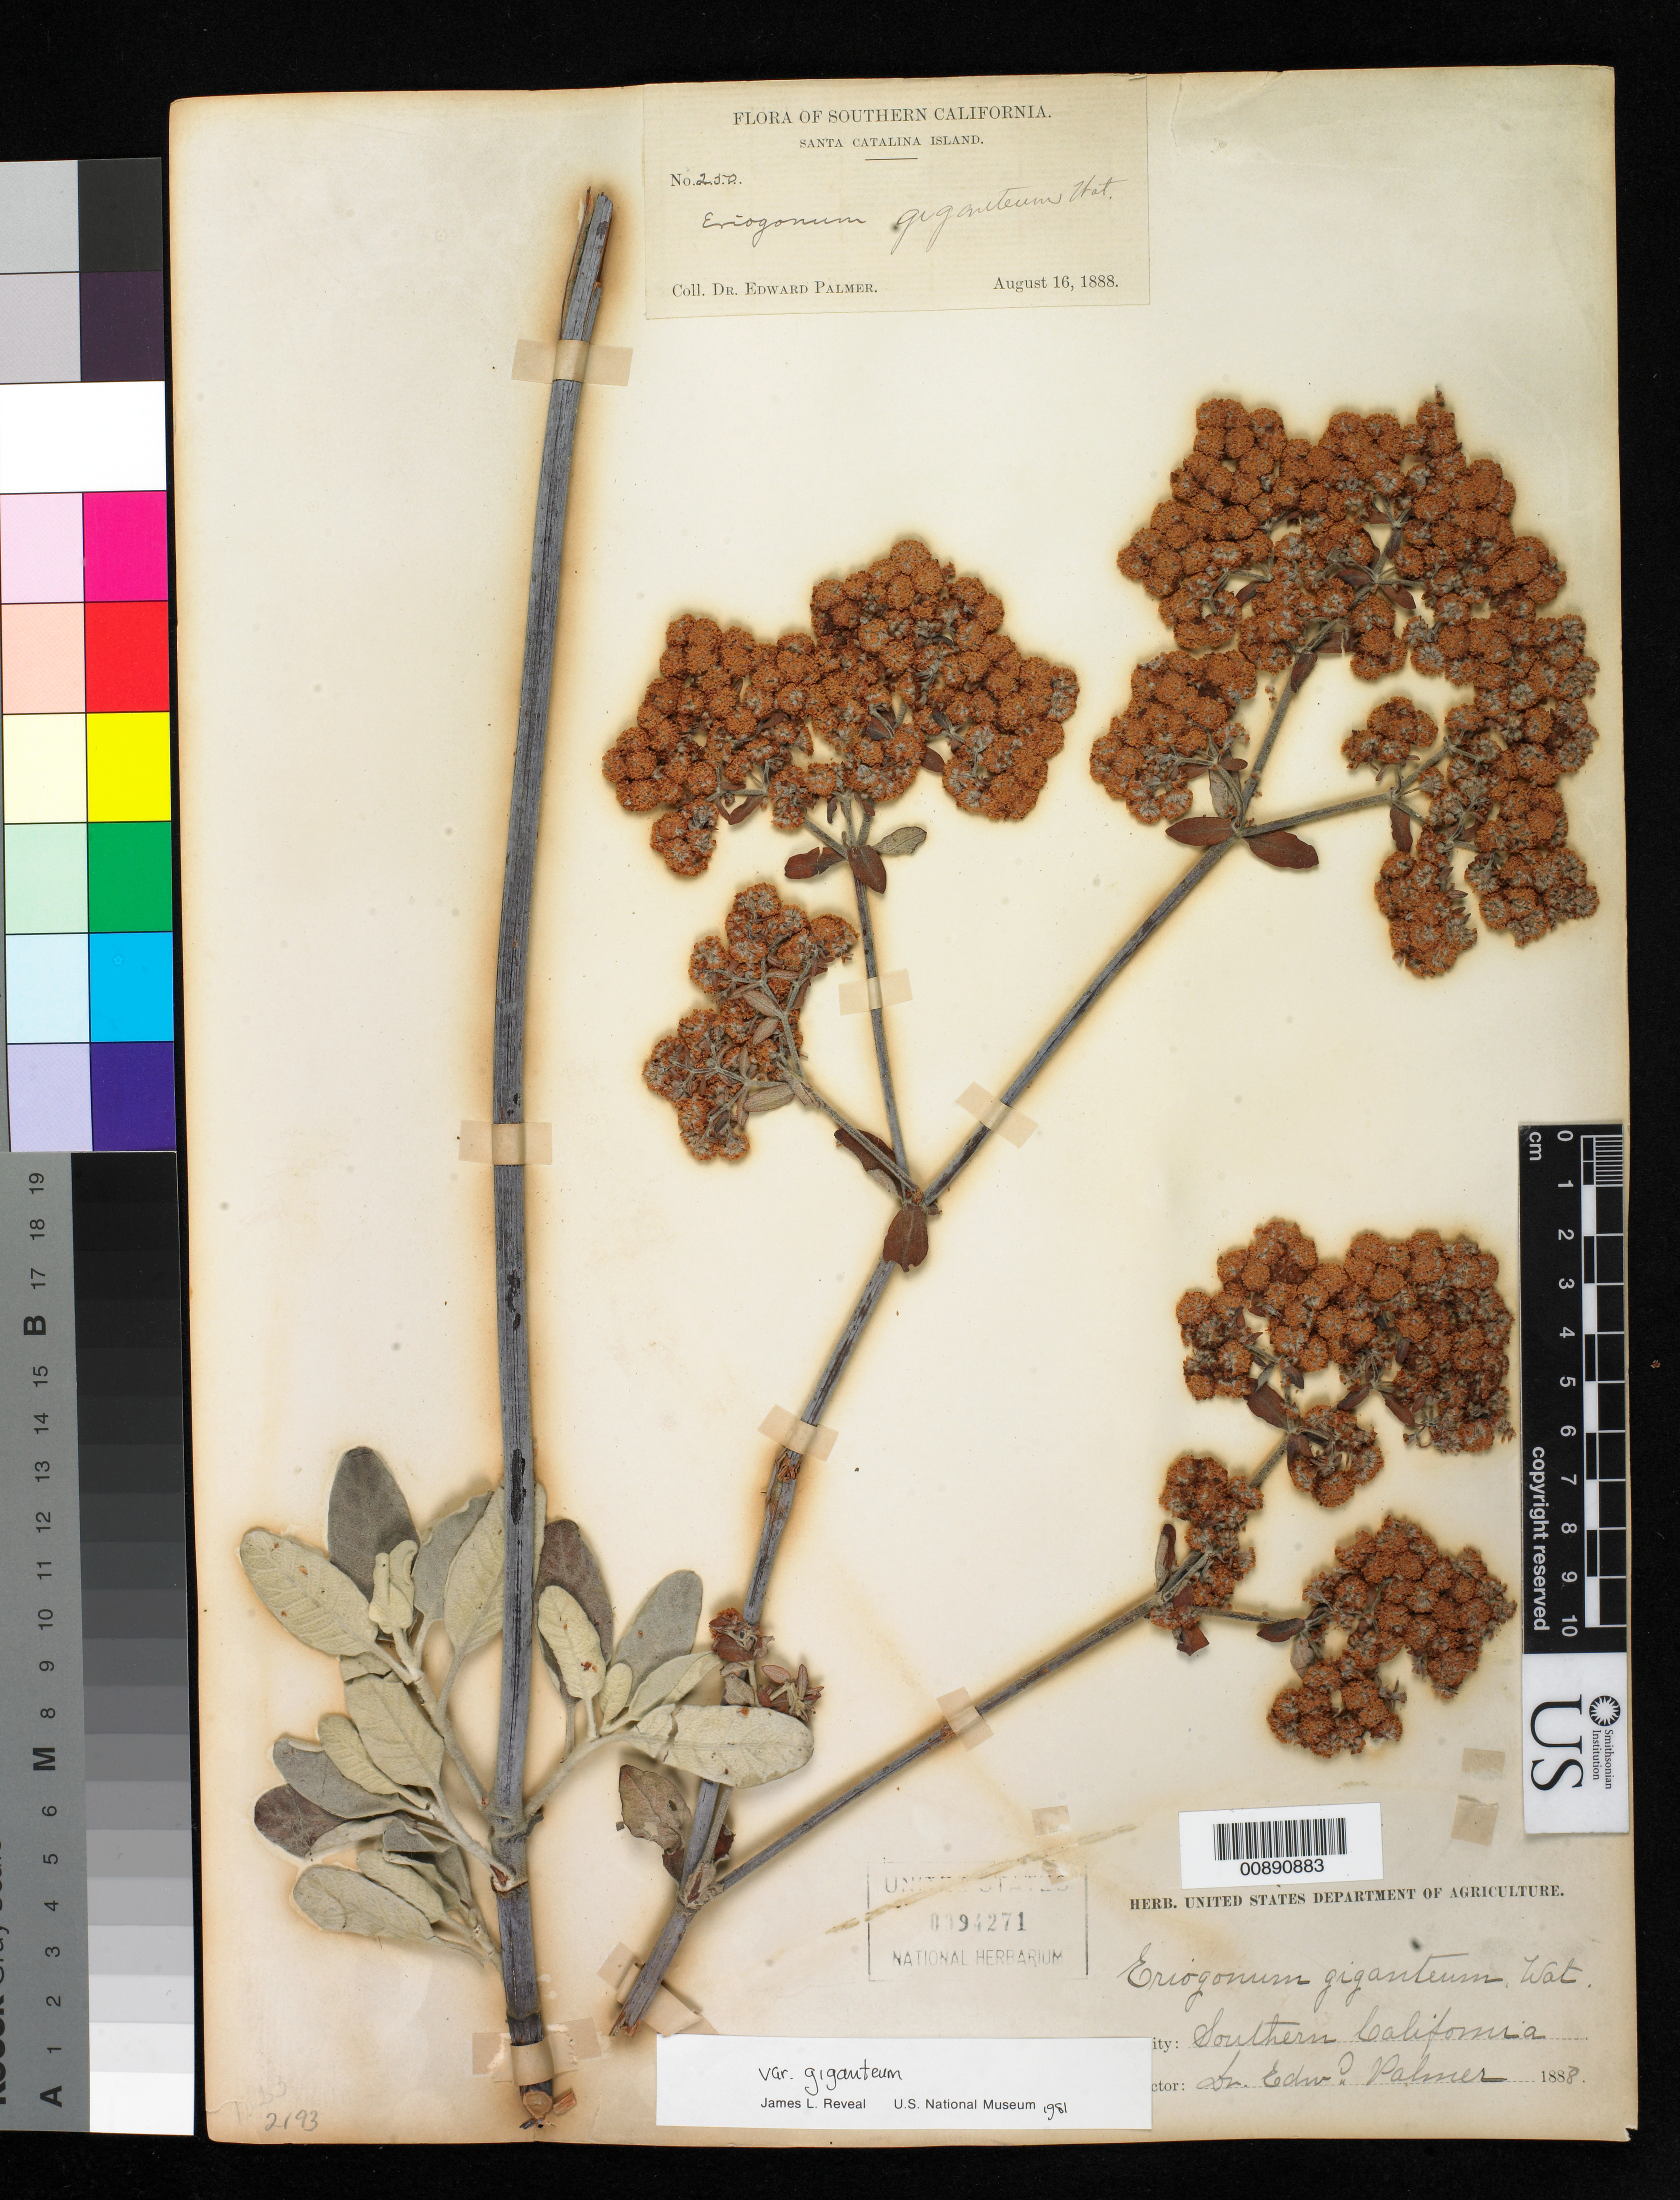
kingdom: Plantae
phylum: Tracheophyta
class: Magnoliopsida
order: Caryophyllales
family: Polygonaceae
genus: Eriogonum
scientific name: Eriogonum giganteum var. giganteum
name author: S. Watson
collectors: E. Palmer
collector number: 250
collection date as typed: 16 Aug 1888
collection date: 1888-08-16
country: United States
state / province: California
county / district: Los Angeles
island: Santa Catalina I.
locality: Santa Catalina Island, Southern California.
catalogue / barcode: US 94271